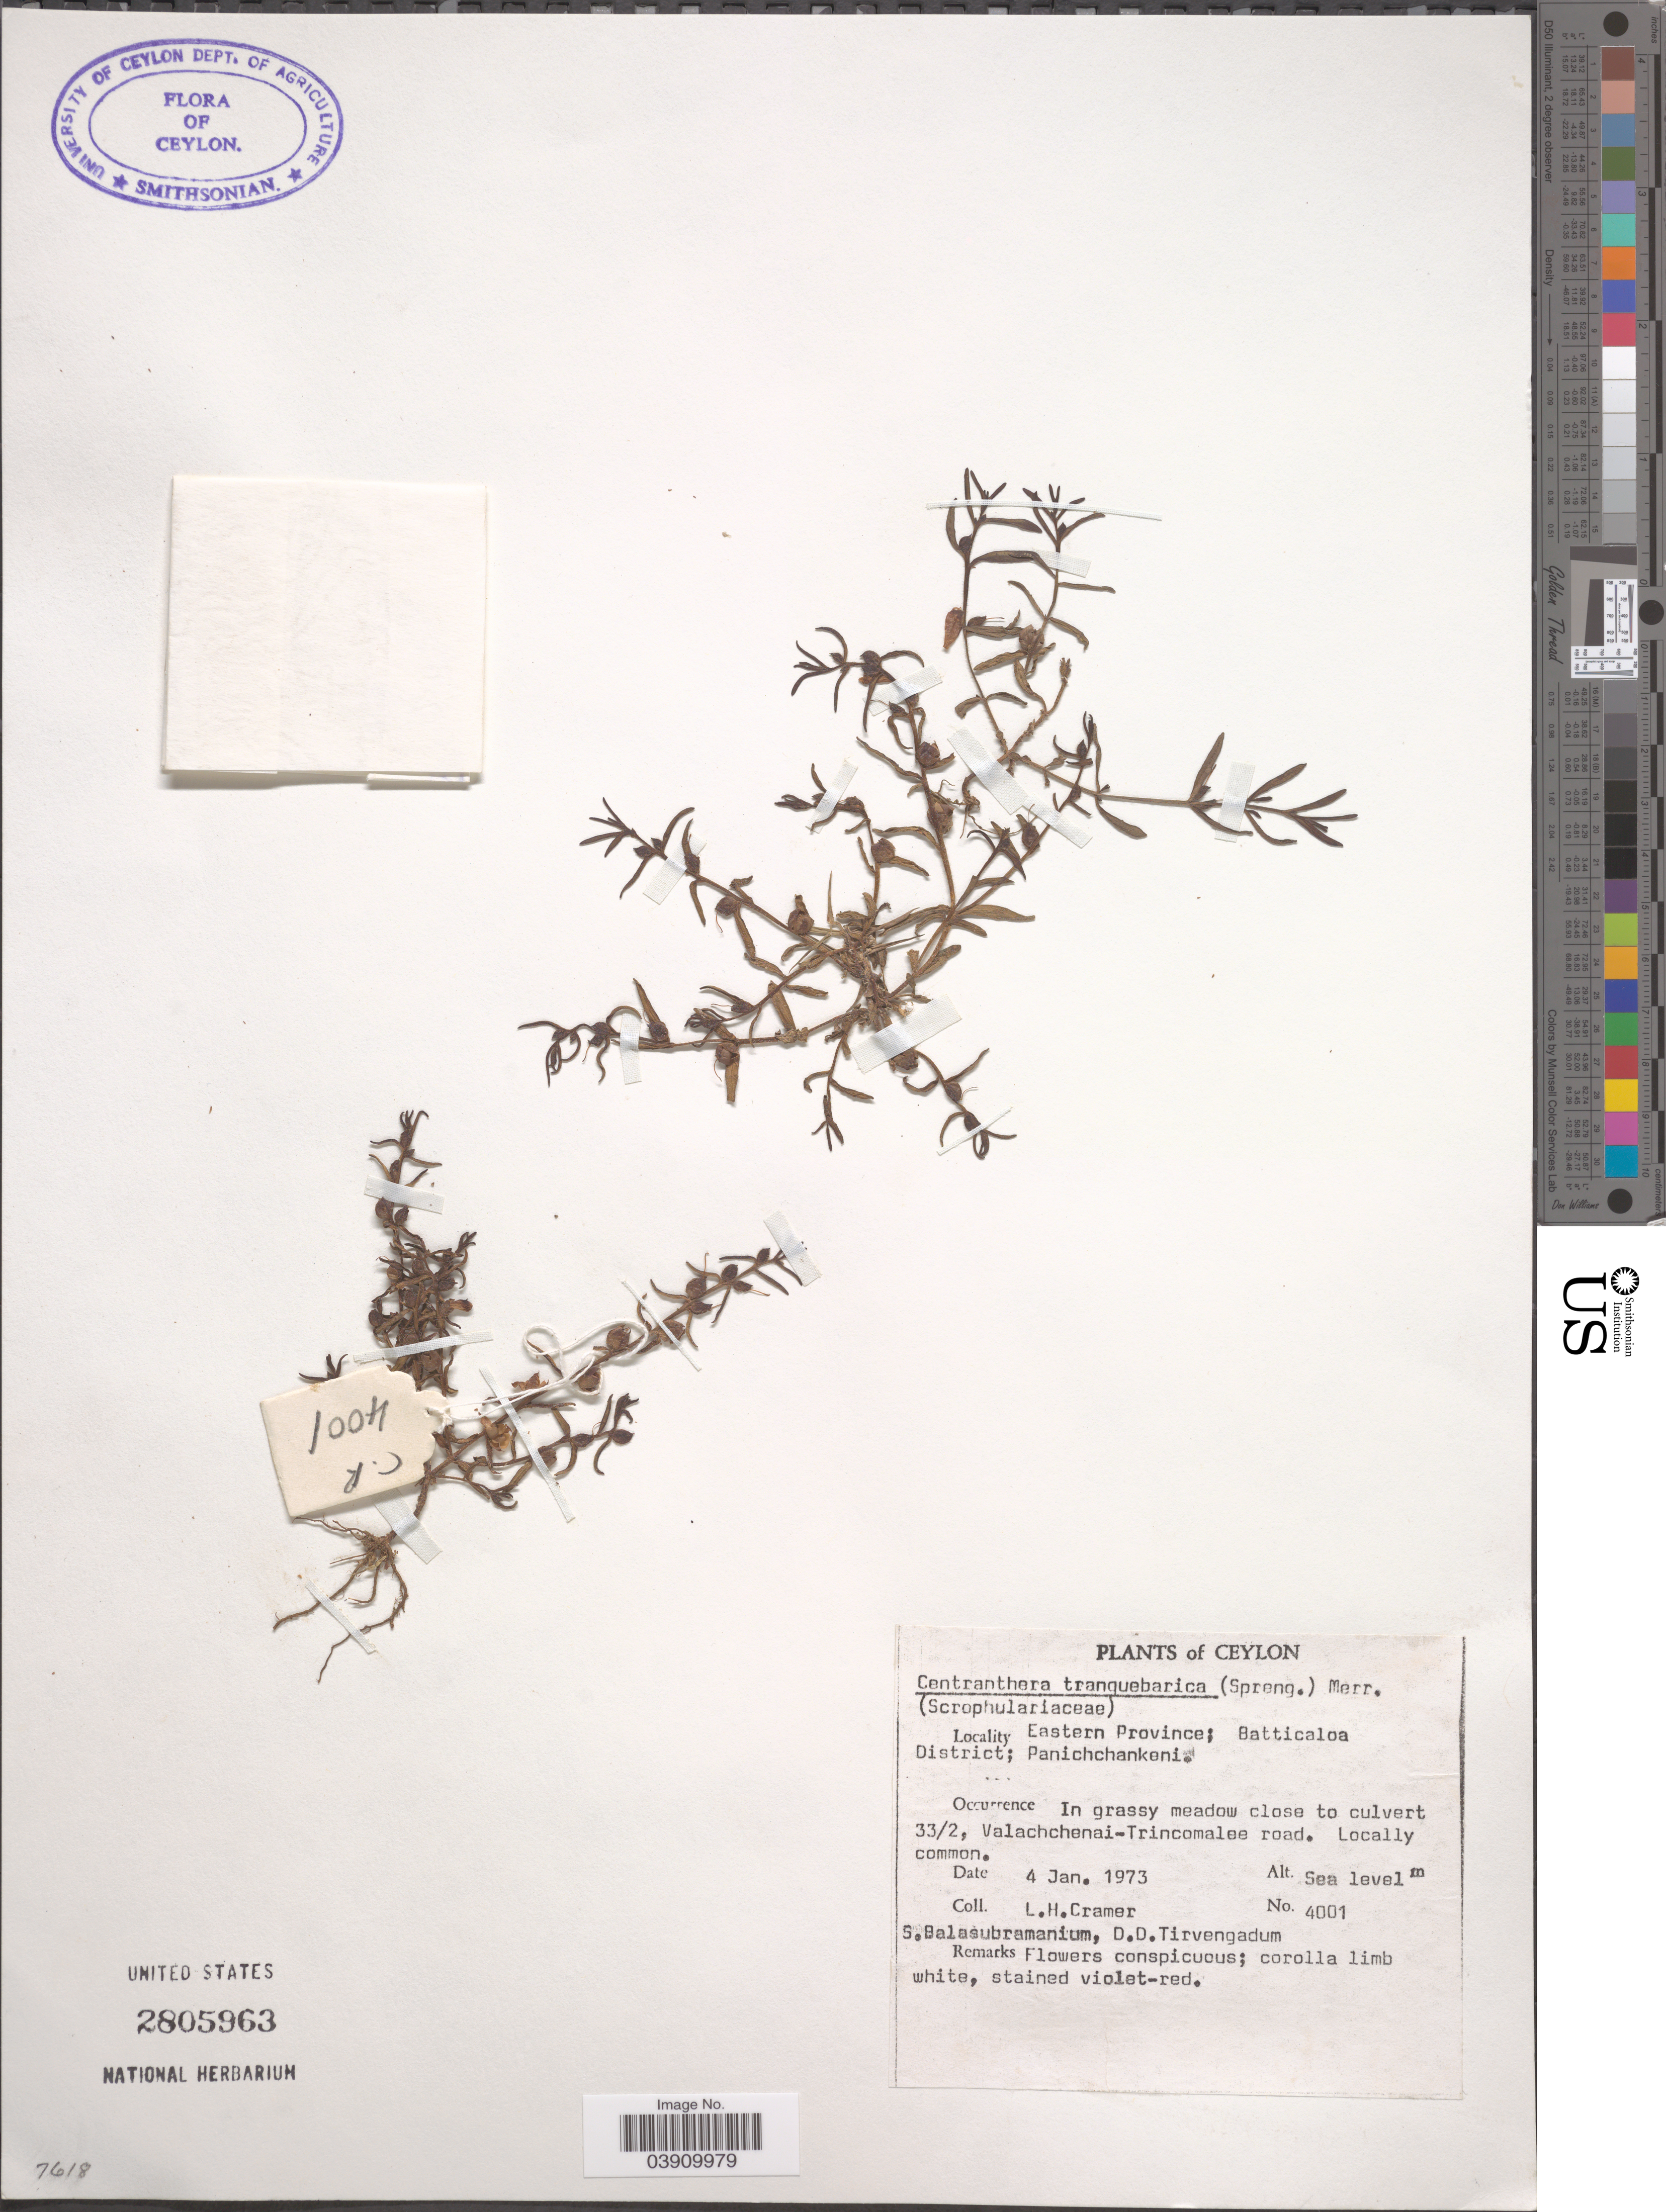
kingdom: Plantae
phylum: Tracheophyta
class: Magnoliopsida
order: Lamiales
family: Orobanchaceae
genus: Centranthera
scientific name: Centranthera tranquebarica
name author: (Spreng.) Merr.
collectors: L. H. Cramer, S. Balasubramanium & D. Tirvengadum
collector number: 4001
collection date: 1973-01-04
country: Sri Lanka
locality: Ceylon. Eastern Province; Batticaloa District; Panichchankeni. In grassy meadow close to culvert 33/2, Valachchenai-Trincomalee road.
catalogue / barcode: US 2805963